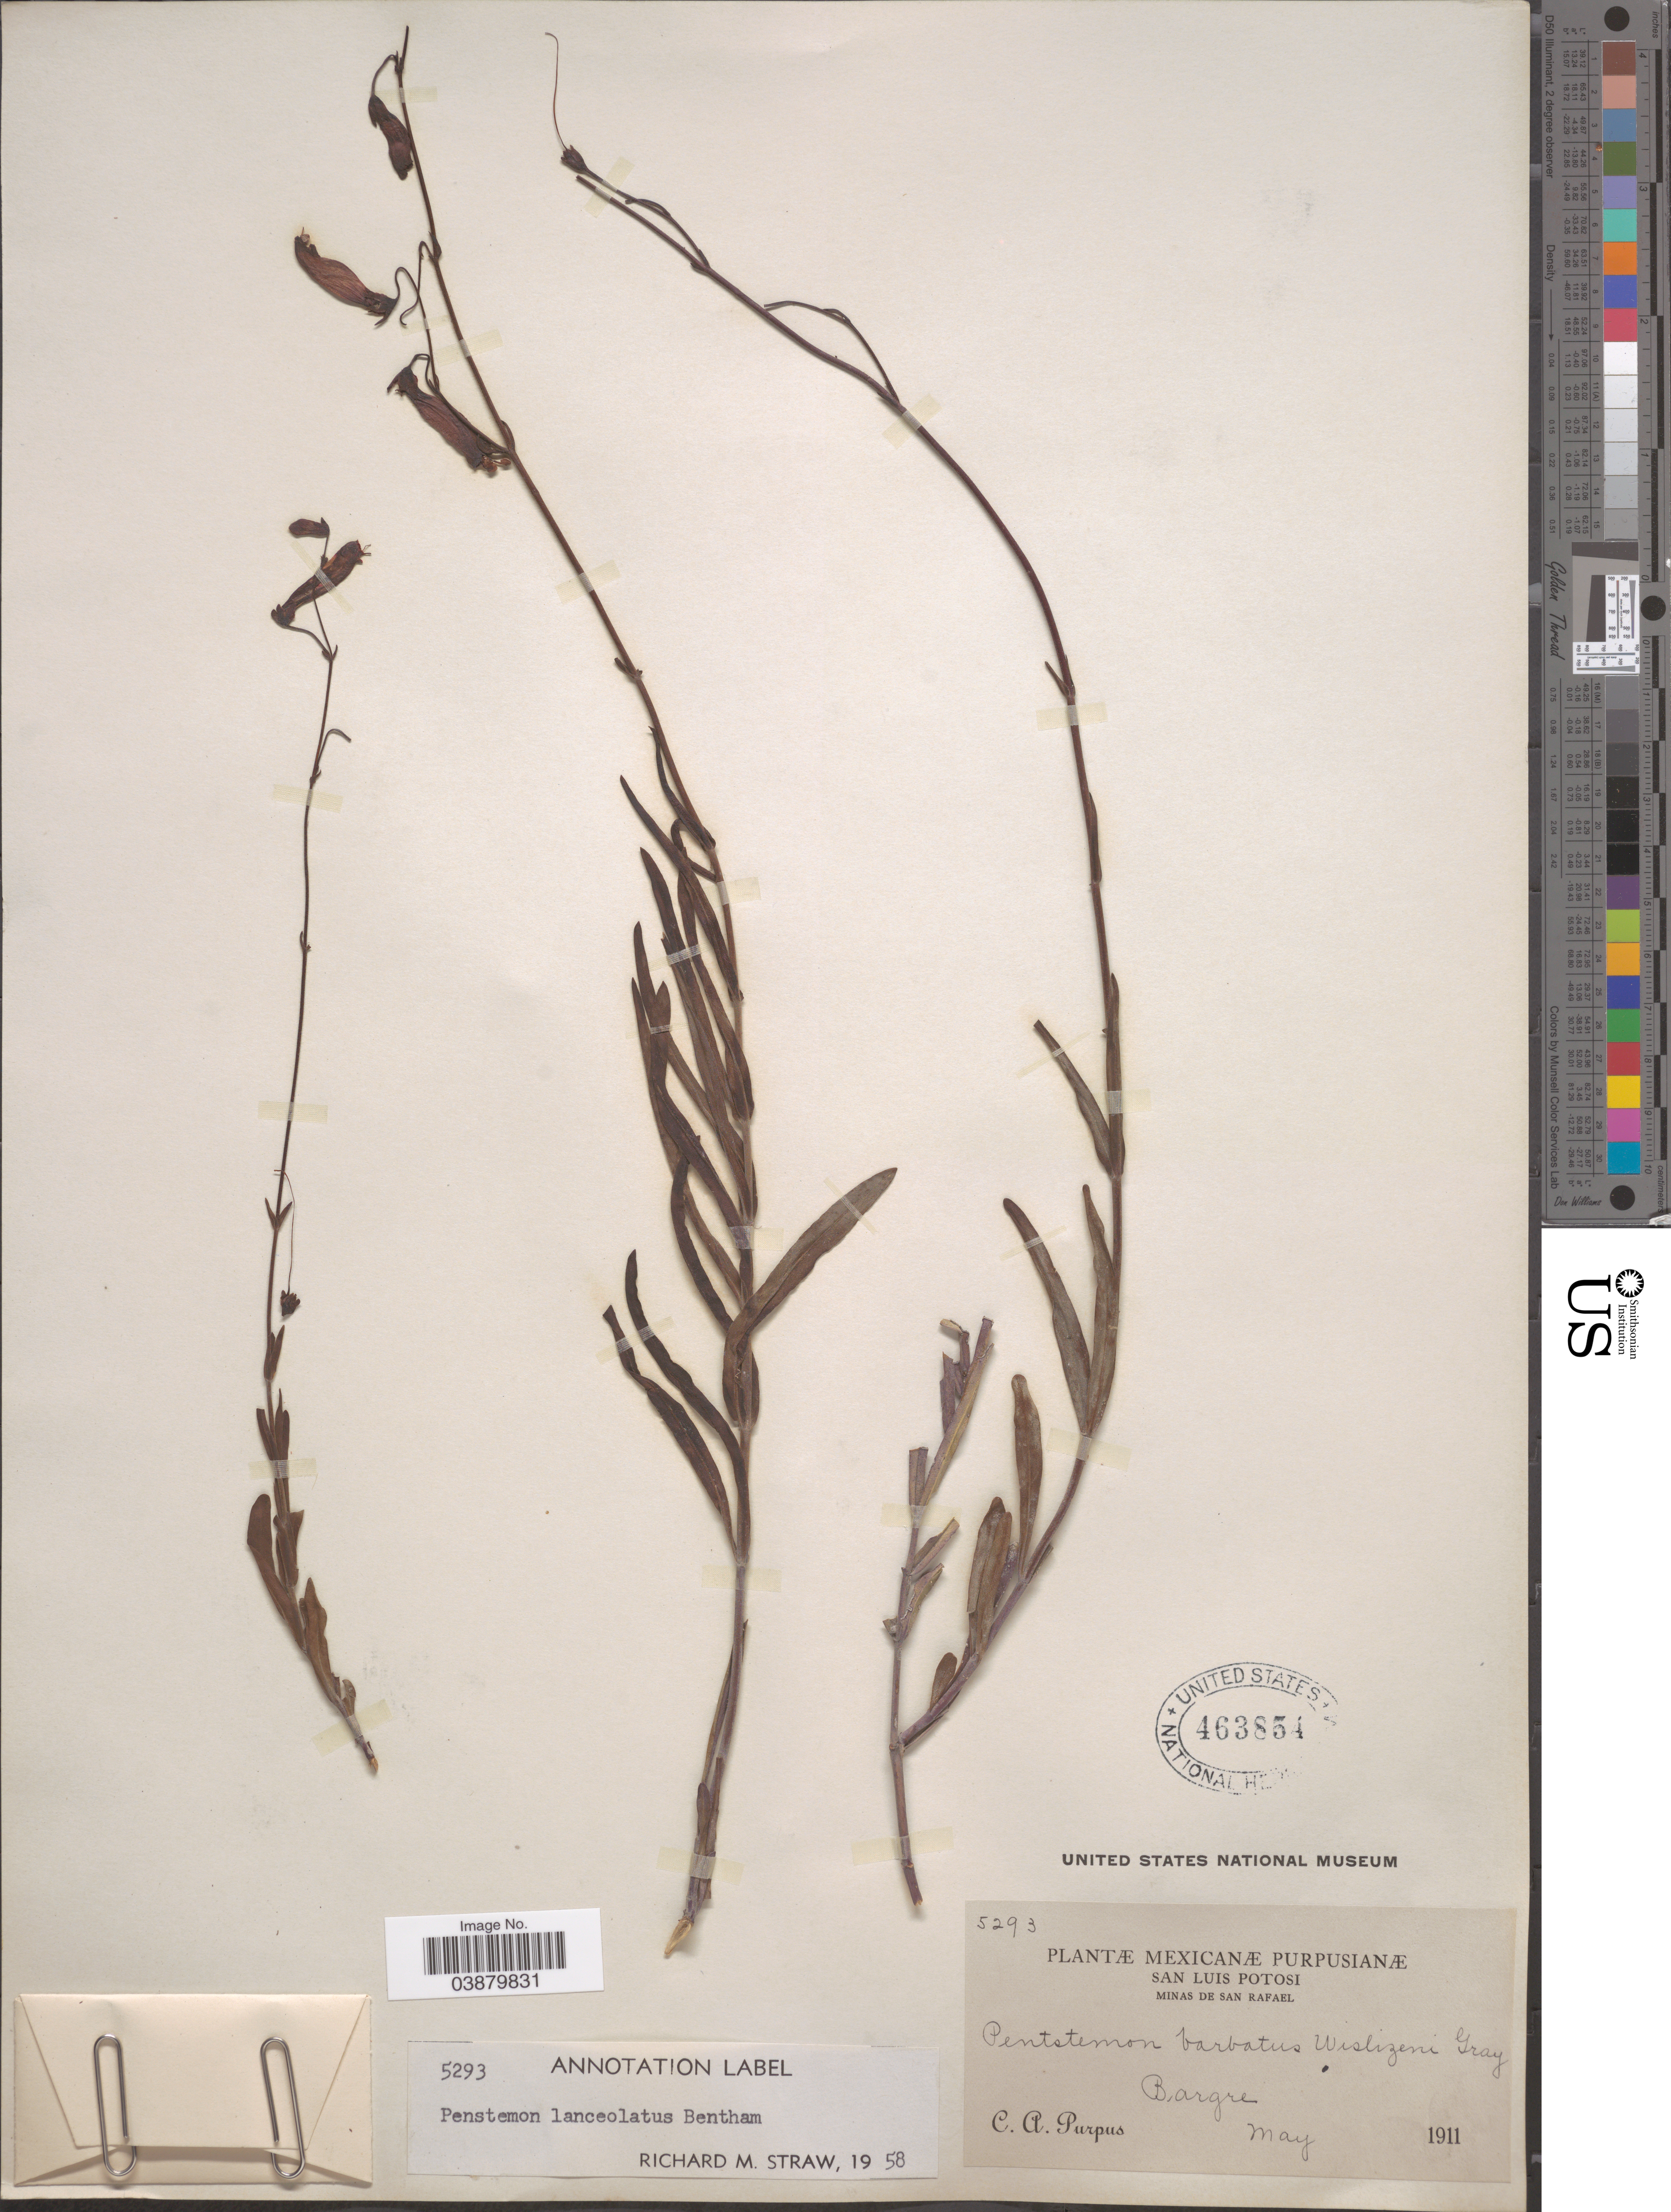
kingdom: Plantae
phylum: Tracheophyta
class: Magnoliopsida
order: Lamiales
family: Plantaginaceae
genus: Penstemon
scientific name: Penstemon lanceolatus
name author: Benth.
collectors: C. A. Purpus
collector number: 5293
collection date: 1911-05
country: Mexico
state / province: San Luis Potosí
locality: Minas de San Rafael. Bargre.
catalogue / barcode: US 463854